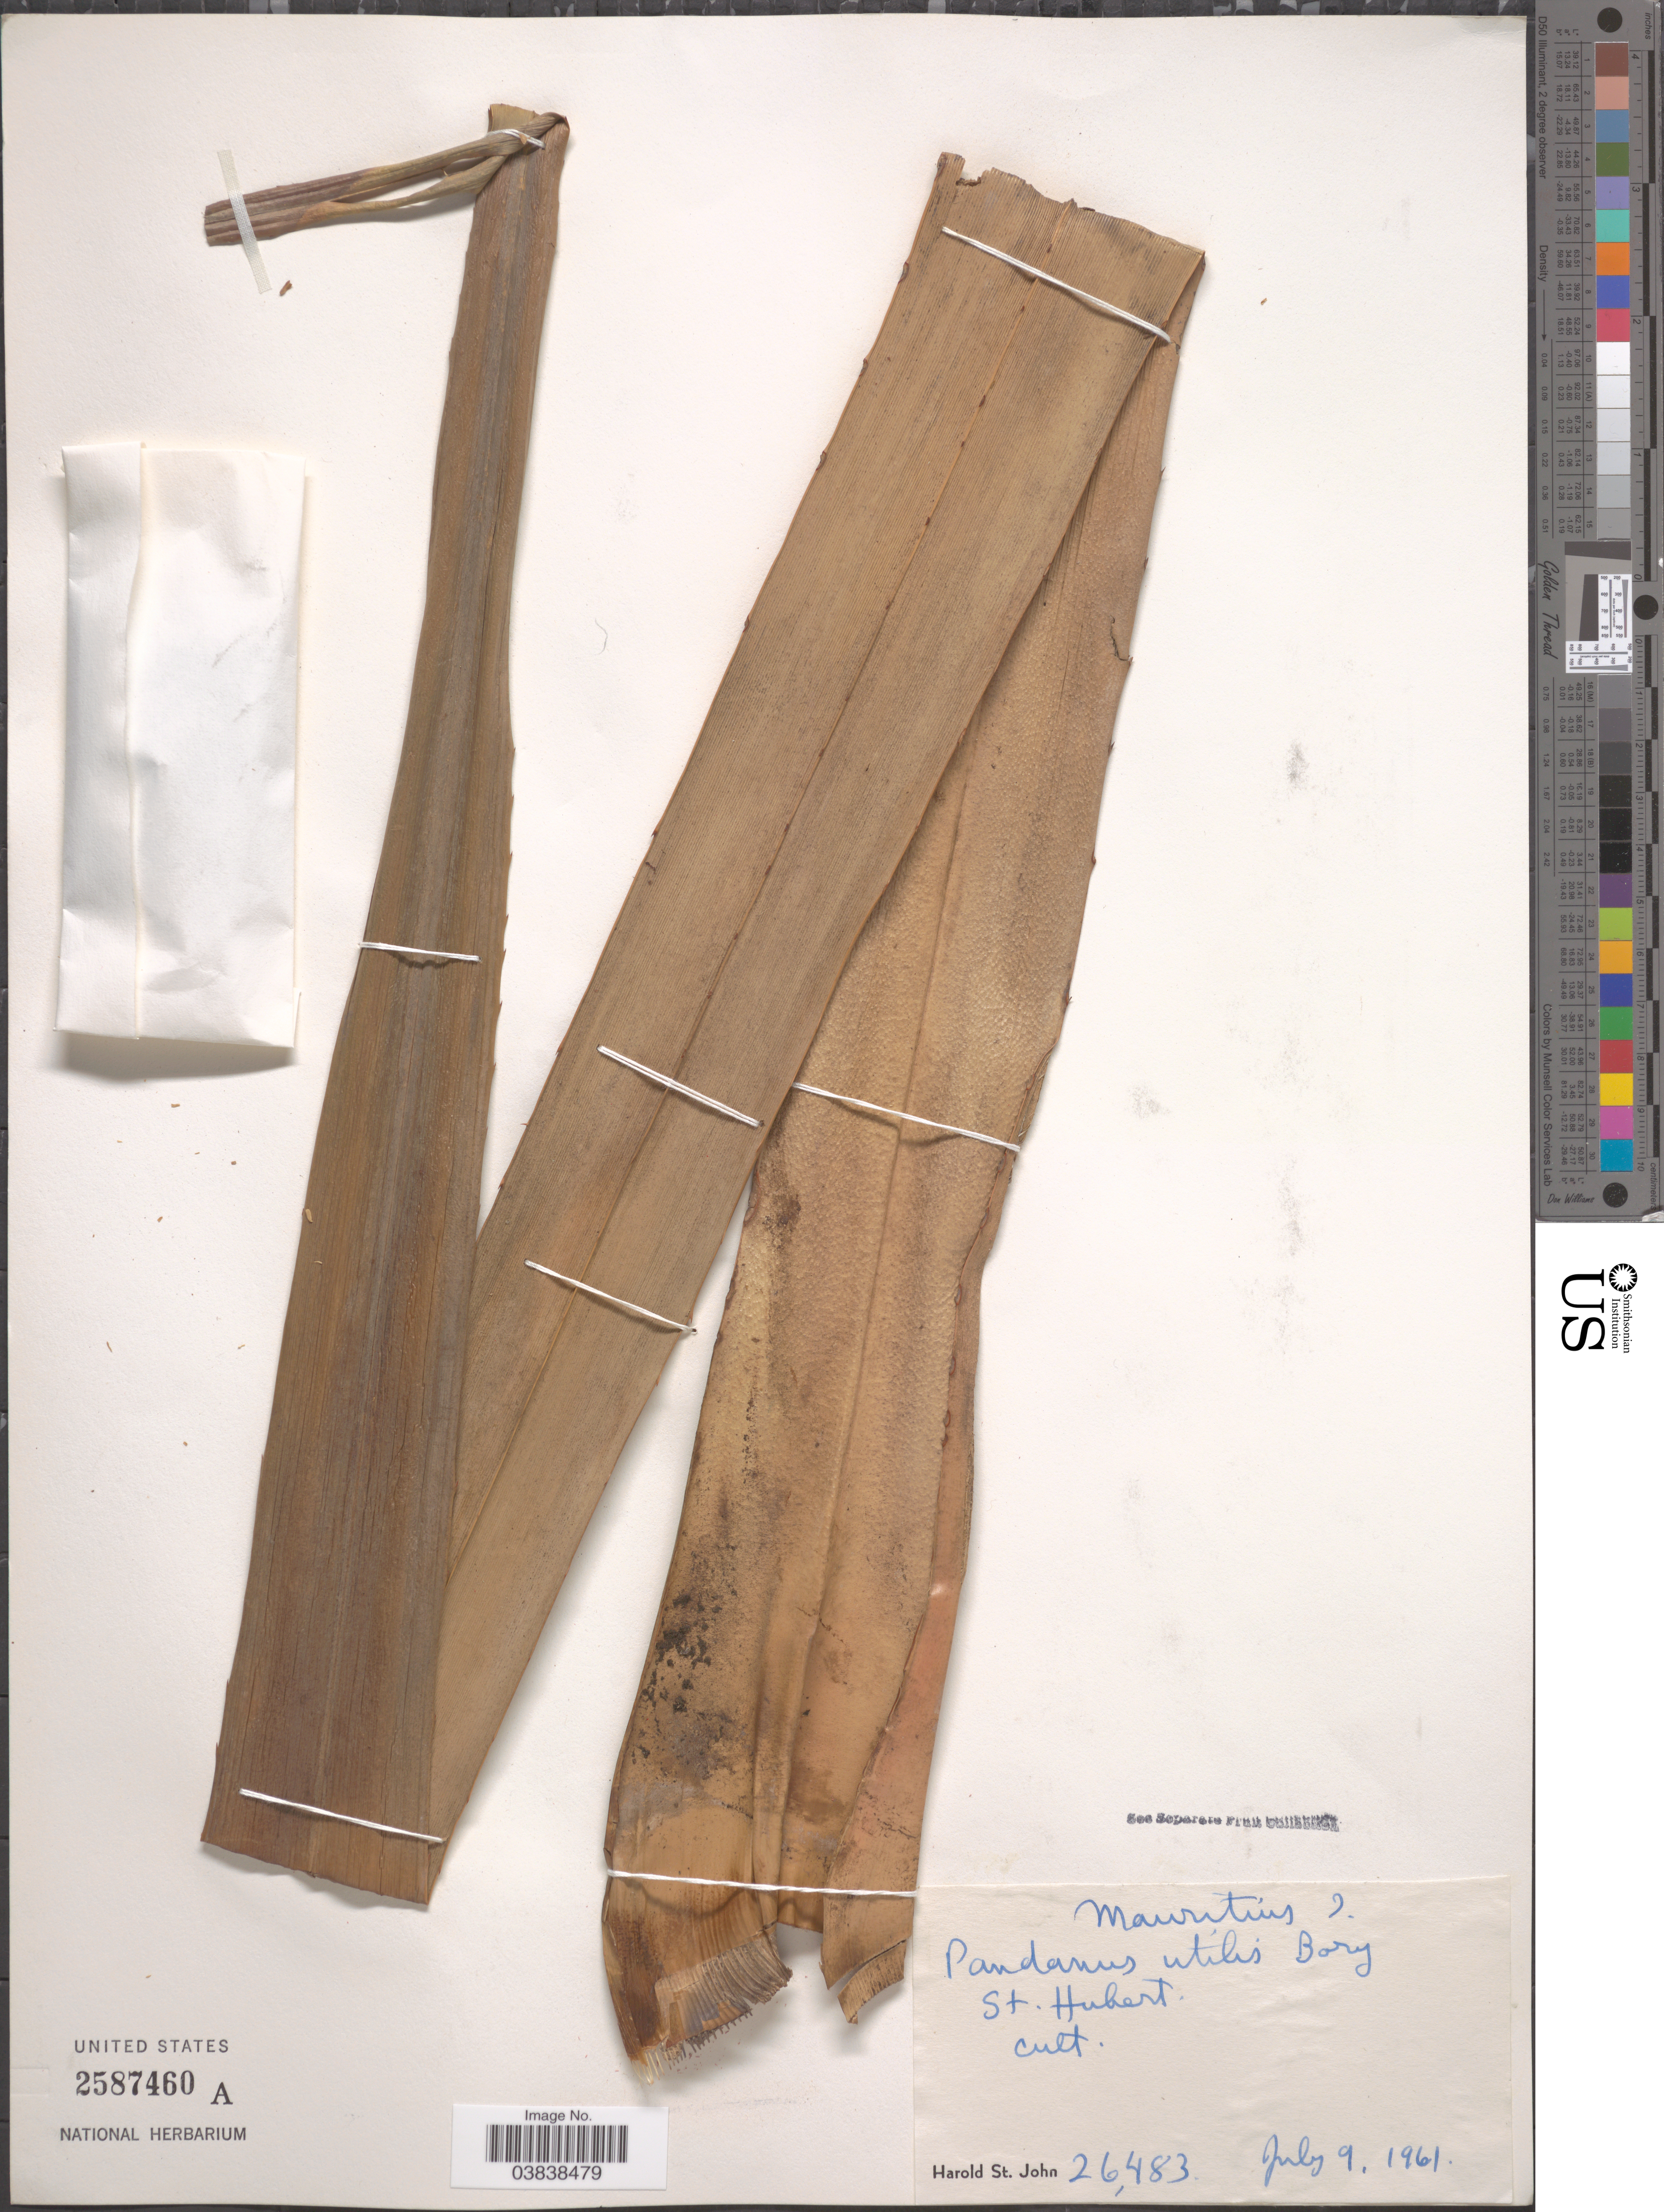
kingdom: Plantae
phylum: Tracheophyta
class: Liliopsida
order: Pandanales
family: Pandanaceae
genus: Pandanus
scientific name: Pandanus utilis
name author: Bory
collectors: H. St. John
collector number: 26483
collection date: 1961-07-09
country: Mauritius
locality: St. Hubert.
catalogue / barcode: US 2587460A